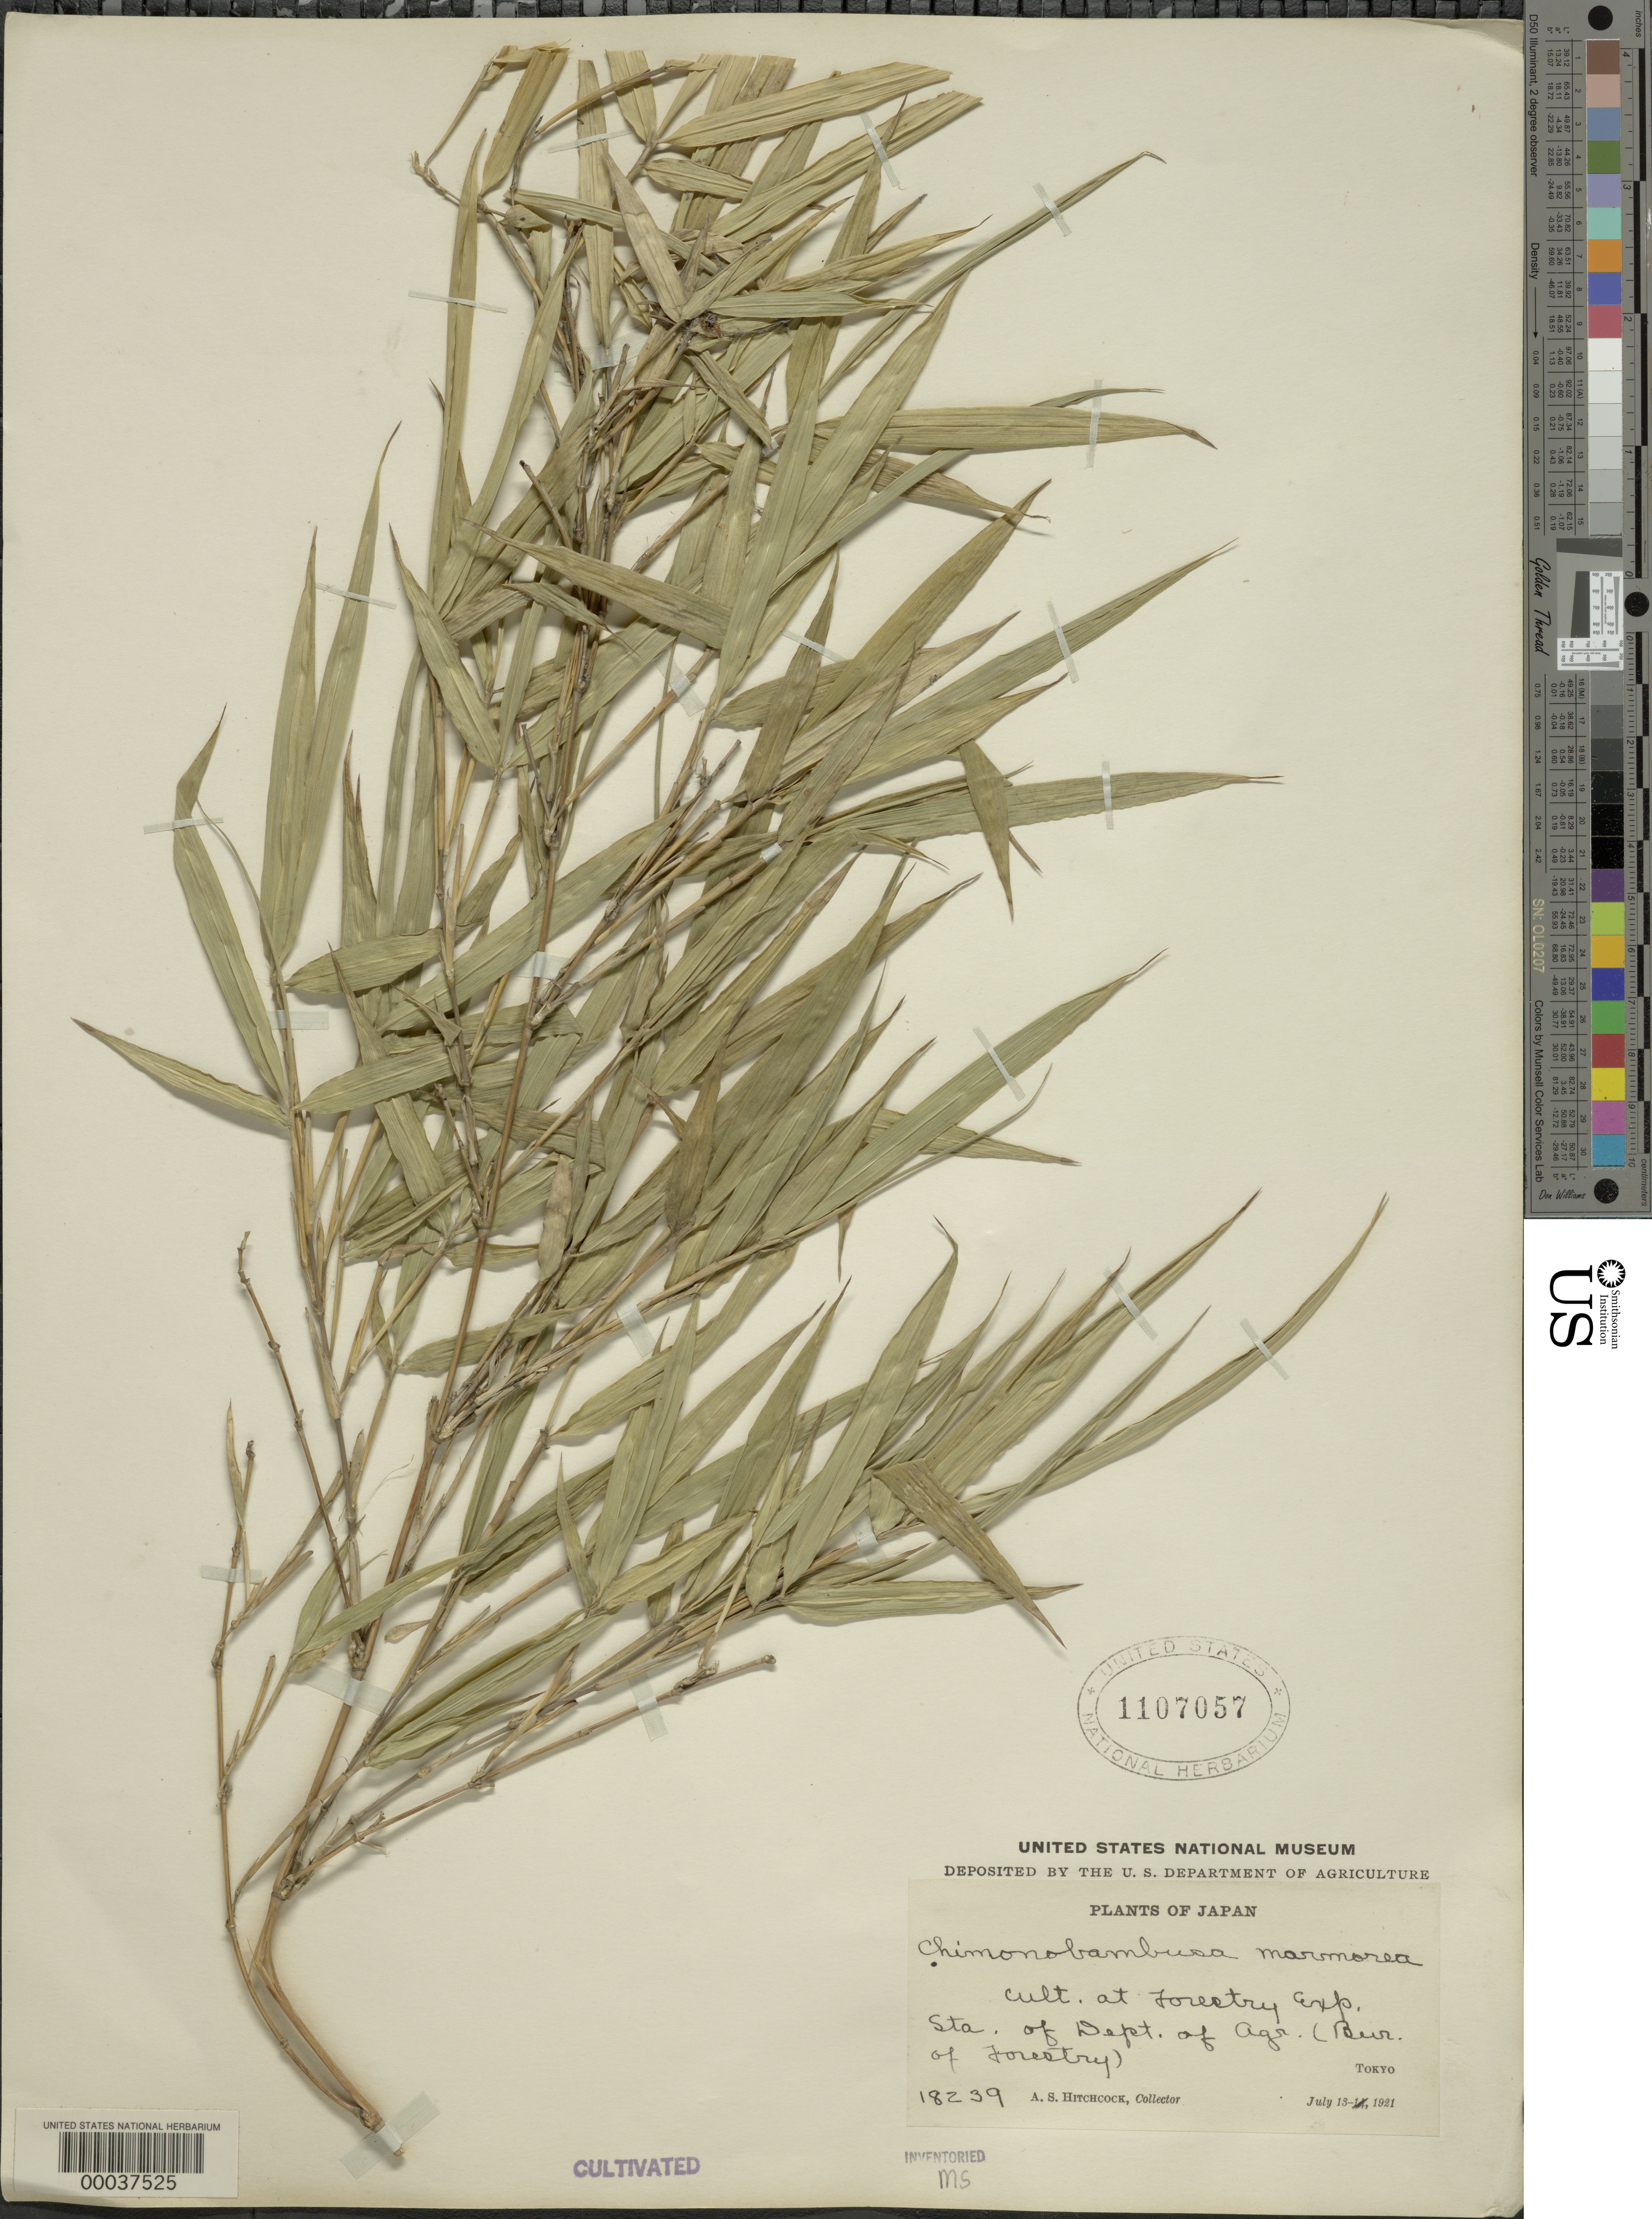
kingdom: Plantae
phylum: Tracheophyta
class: Liliopsida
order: Poales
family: Poaceae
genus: Chimonobambusa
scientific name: Chimonobambusa marmorea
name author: Makino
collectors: A. S. Hitchcock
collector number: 18239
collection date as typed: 13 Jul 1921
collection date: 1921-07-13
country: Japan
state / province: Tokyo, Federal City of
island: Honshu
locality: Forest experimental station-tokyo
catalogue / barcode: US 1107057